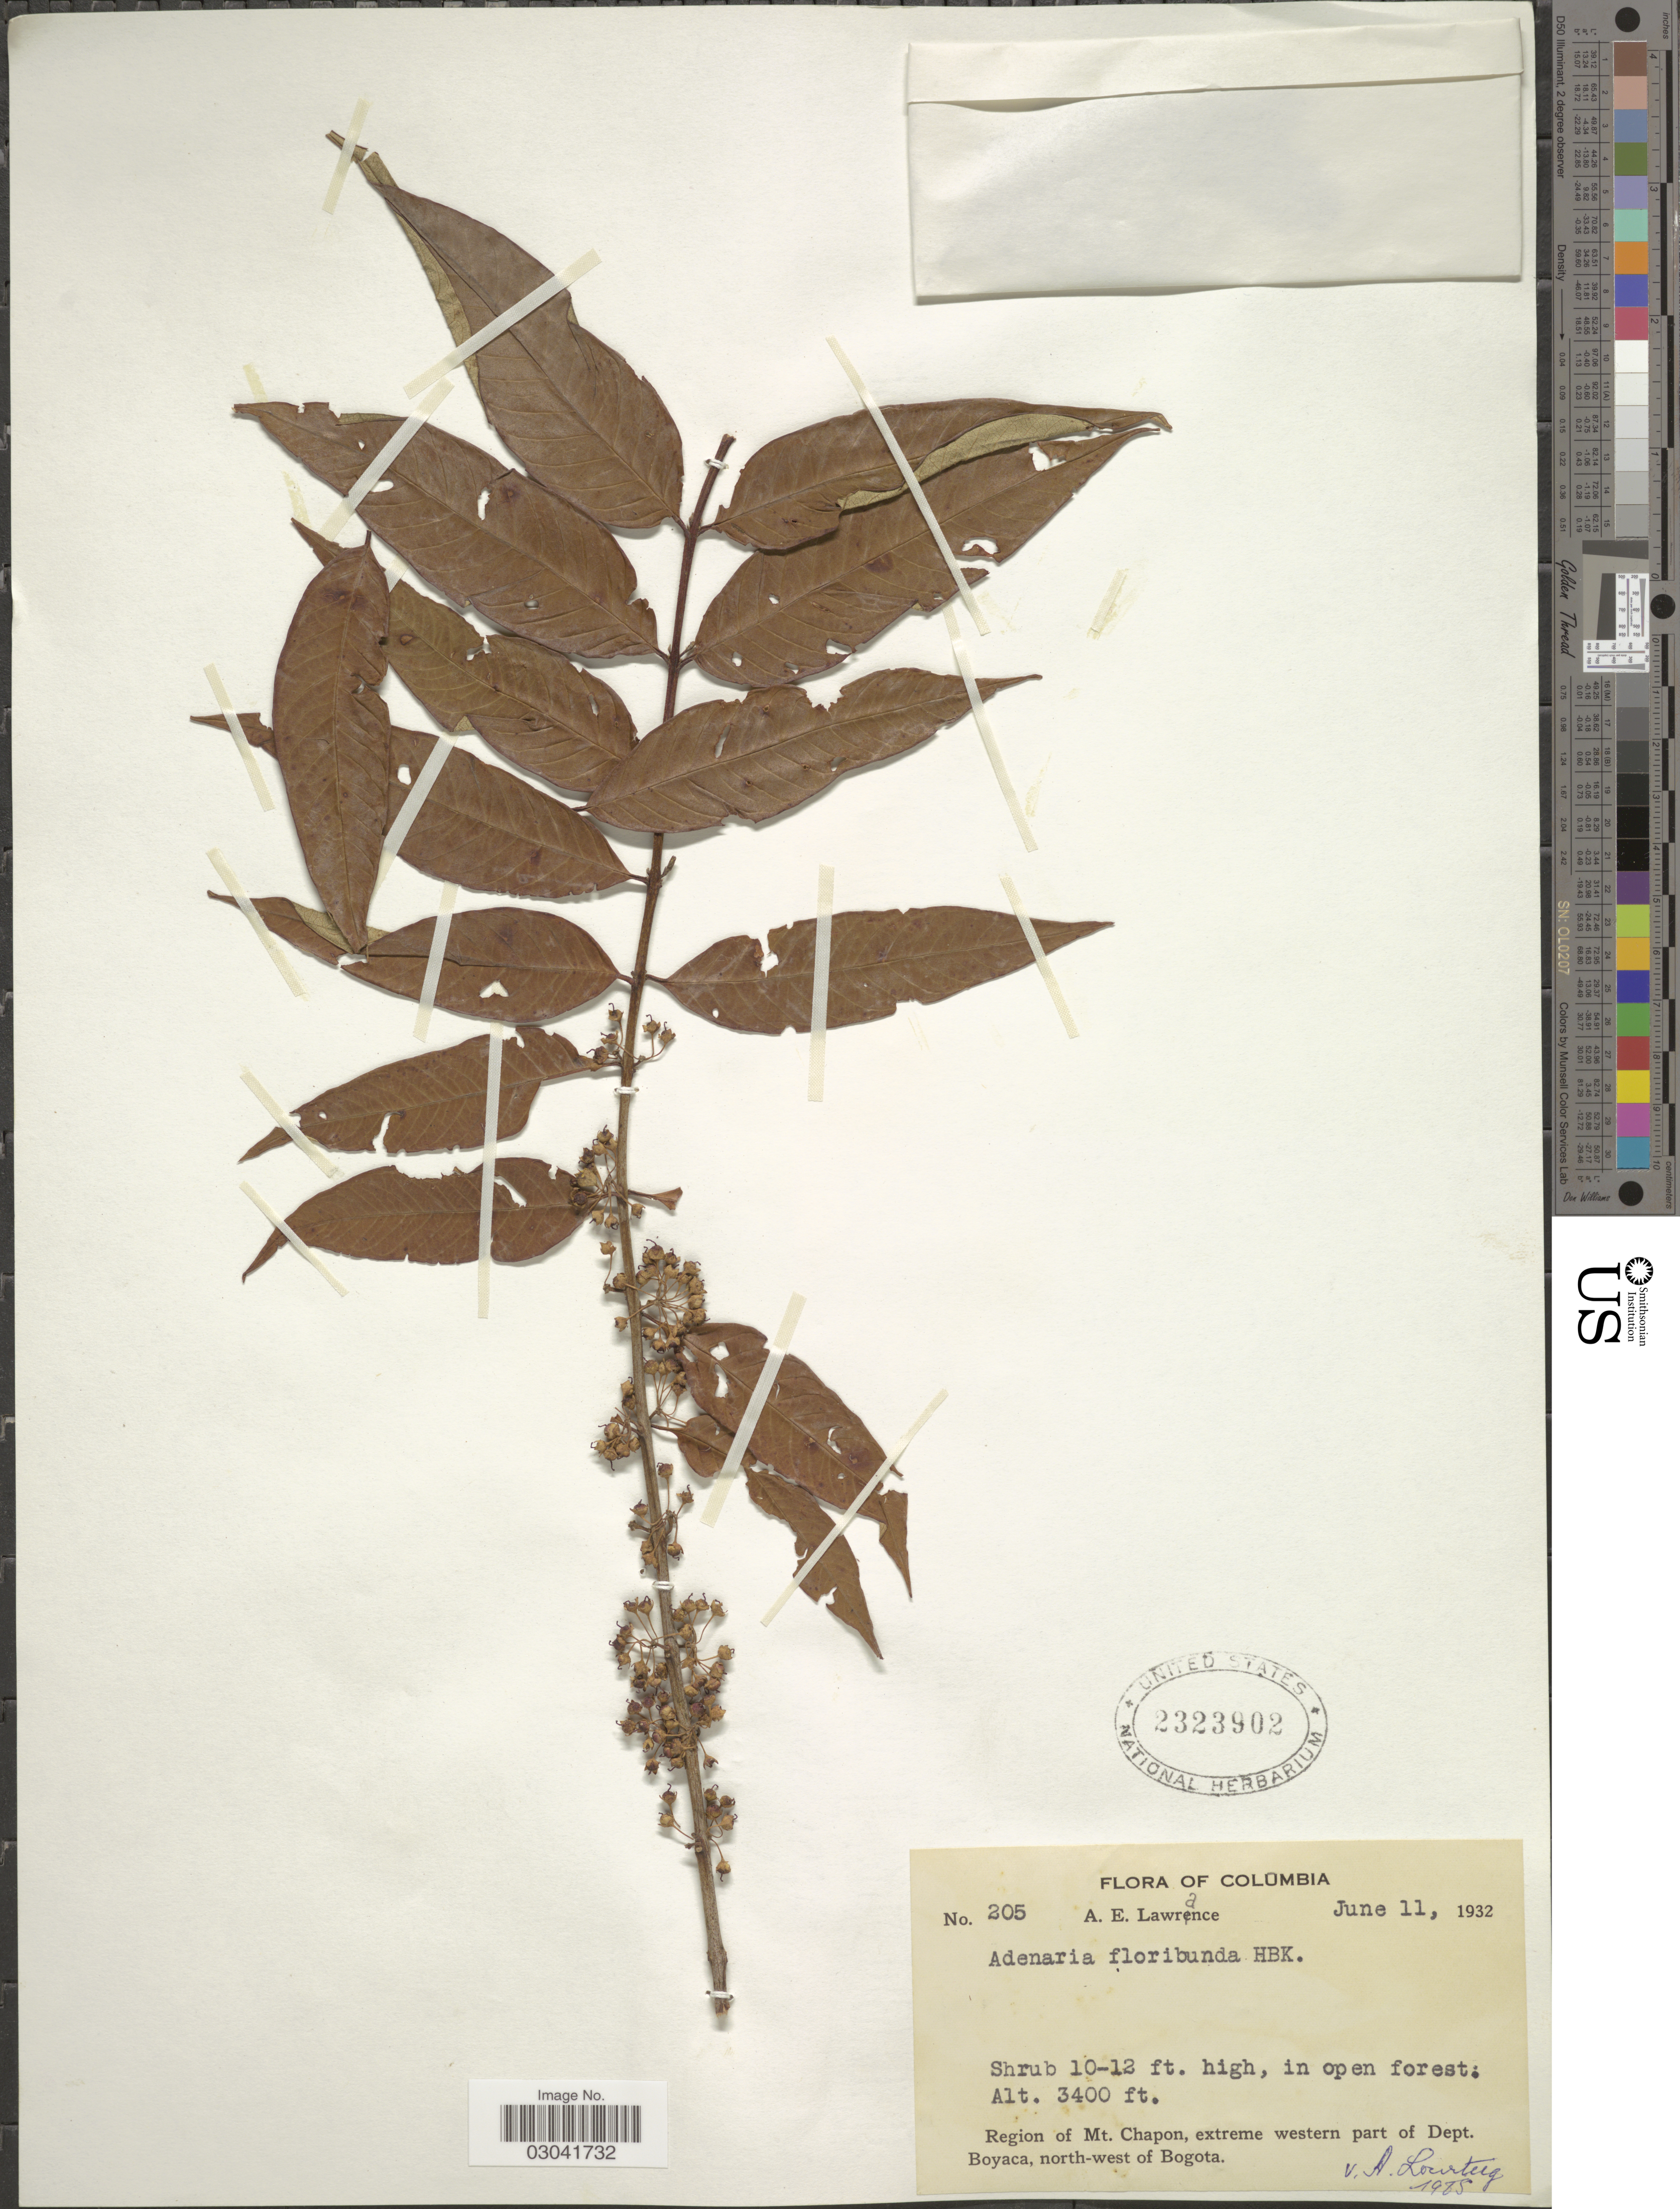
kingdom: Plantae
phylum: Tracheophyta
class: Magnoliopsida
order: Myrtales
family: Lythraceae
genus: Adenaria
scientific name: Adenaria floribunda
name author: Kunth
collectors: A. Lawrance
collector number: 205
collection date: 1932-06-11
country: Colombia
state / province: Boyacá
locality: Region of Mt. Chapon, extreme western part of Dept. Boyaca, north-west of Bogota.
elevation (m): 1036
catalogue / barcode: US 2323902